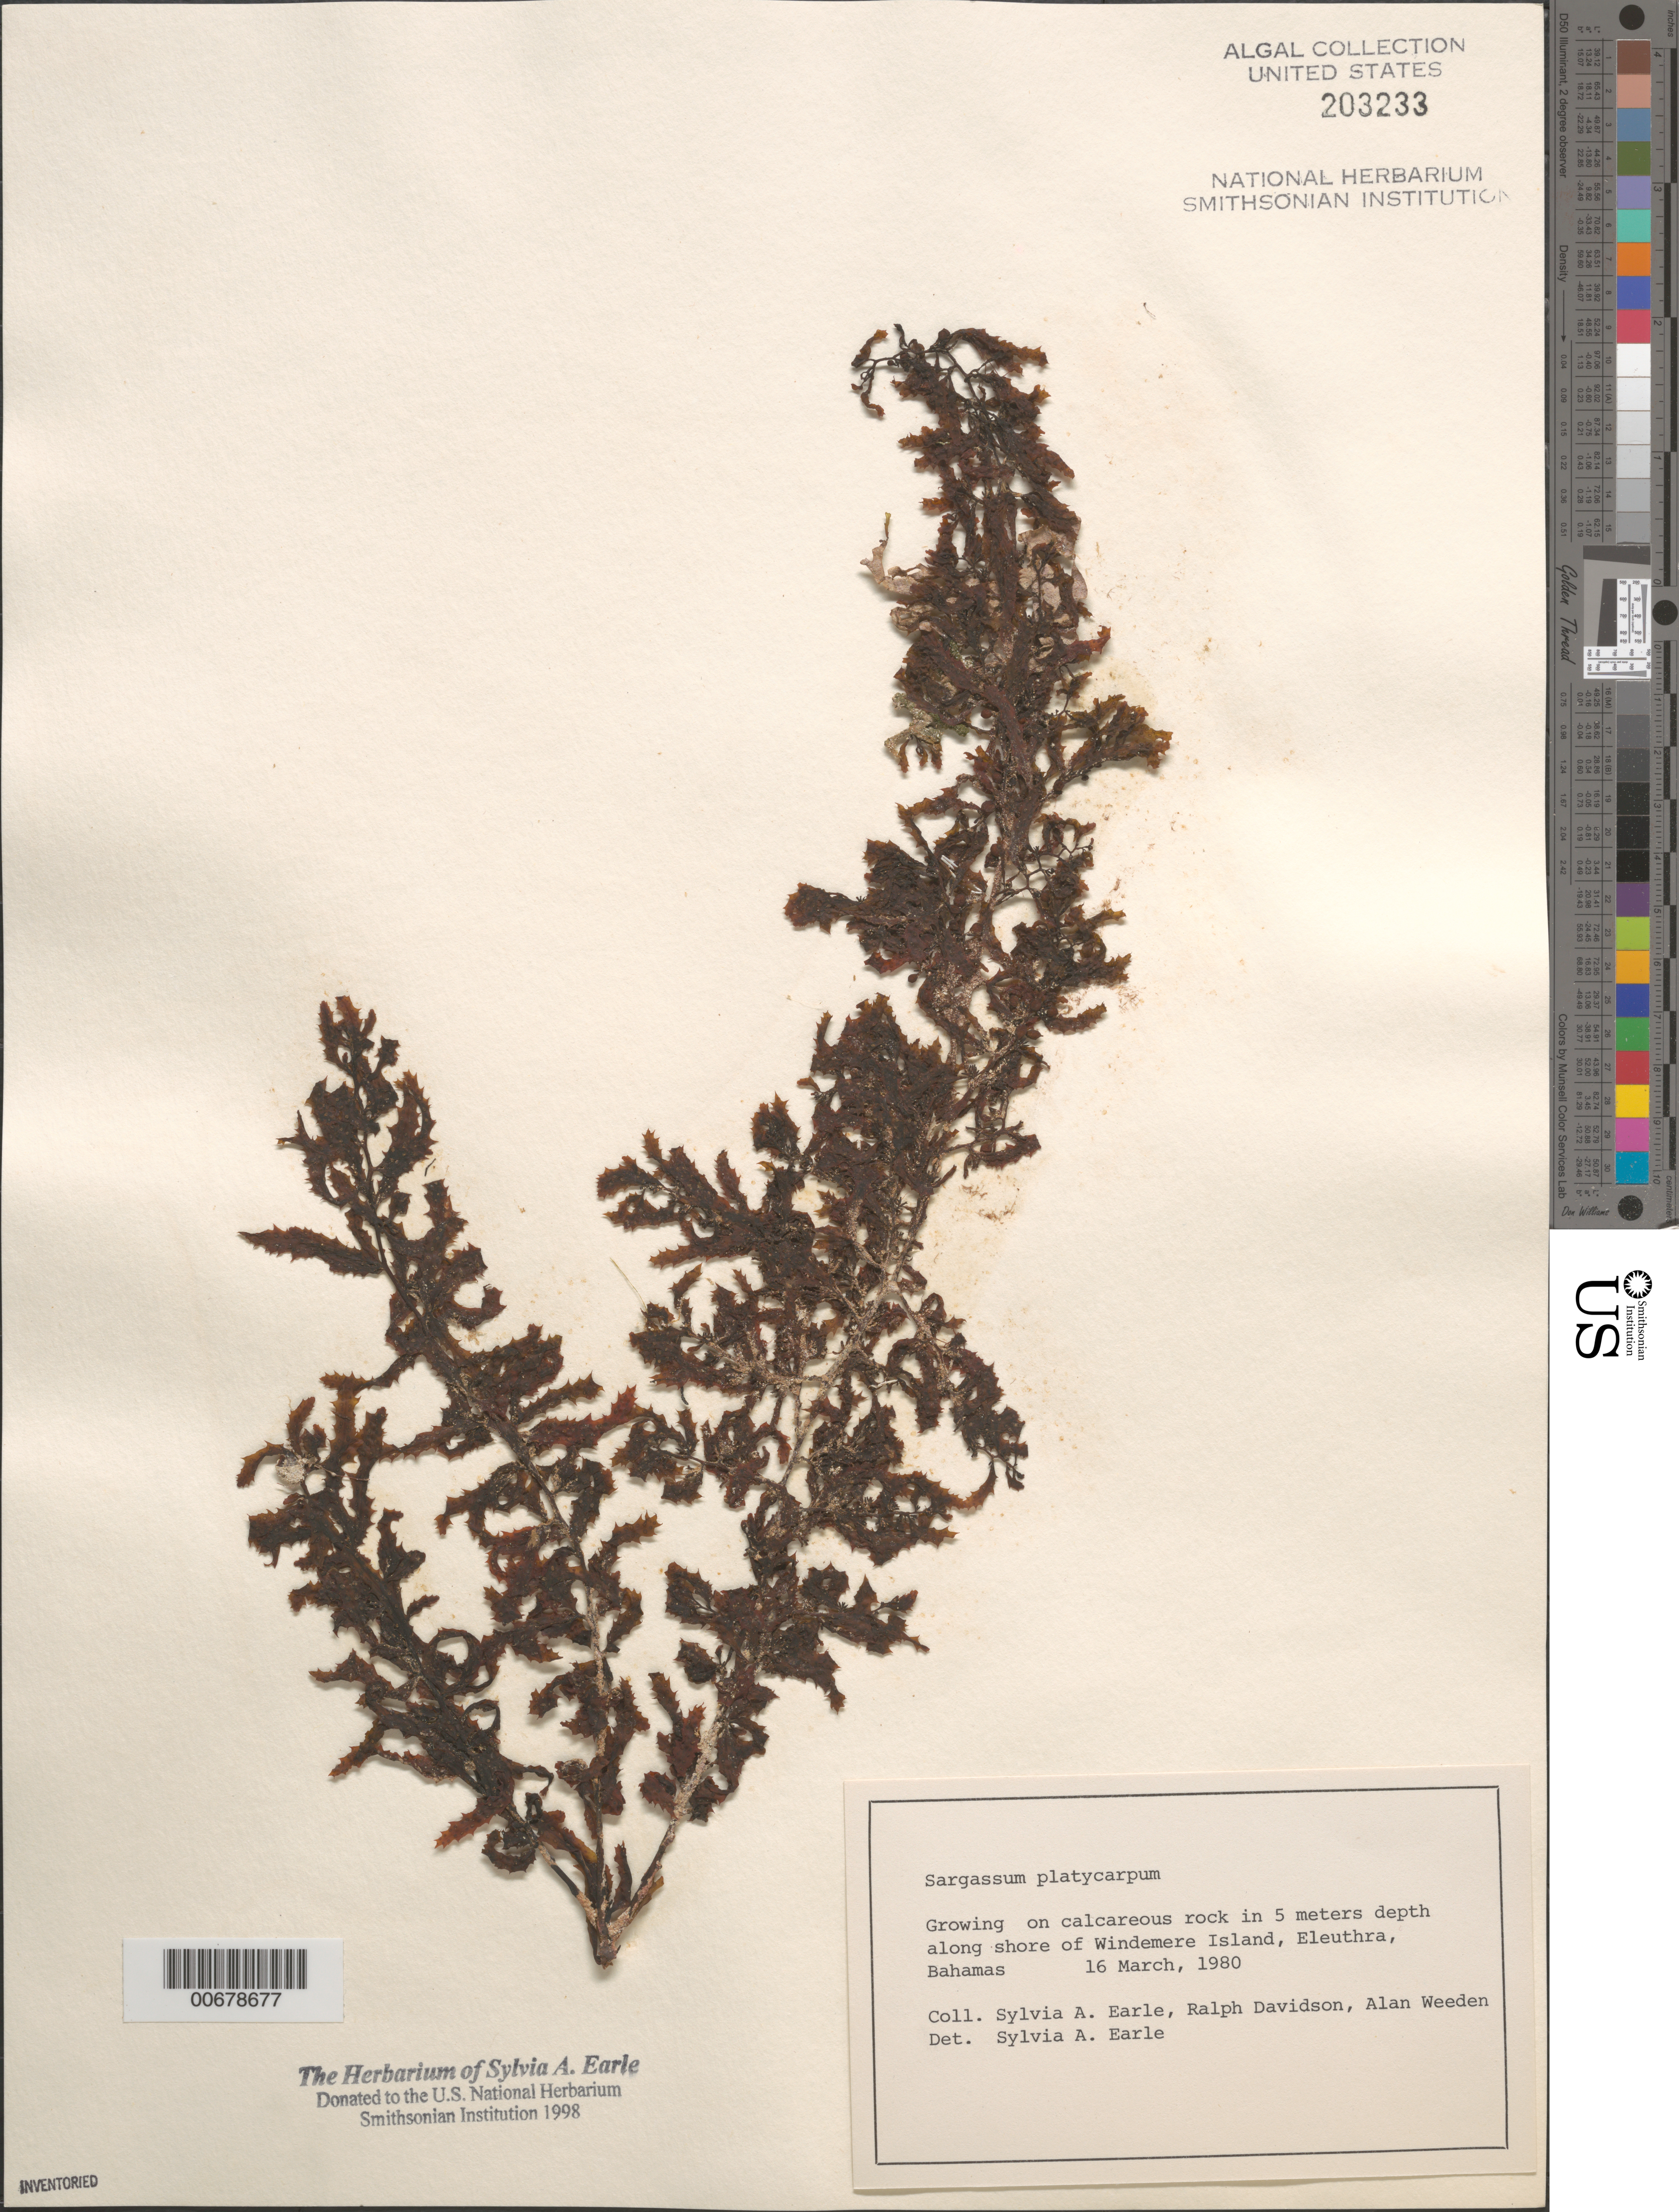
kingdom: Chromista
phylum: Ochrophyta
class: Phaeophyceae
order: Fucales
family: Sargassaceae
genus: Sargassum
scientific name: Sargassum platycarpum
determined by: Earle, S. A.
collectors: S. A. Earle, R. Davidson & A. Weeden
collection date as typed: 16 Mar 1980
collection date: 1980-03-16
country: Bahamas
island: Eleuthera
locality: Windermere Island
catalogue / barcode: US 203233